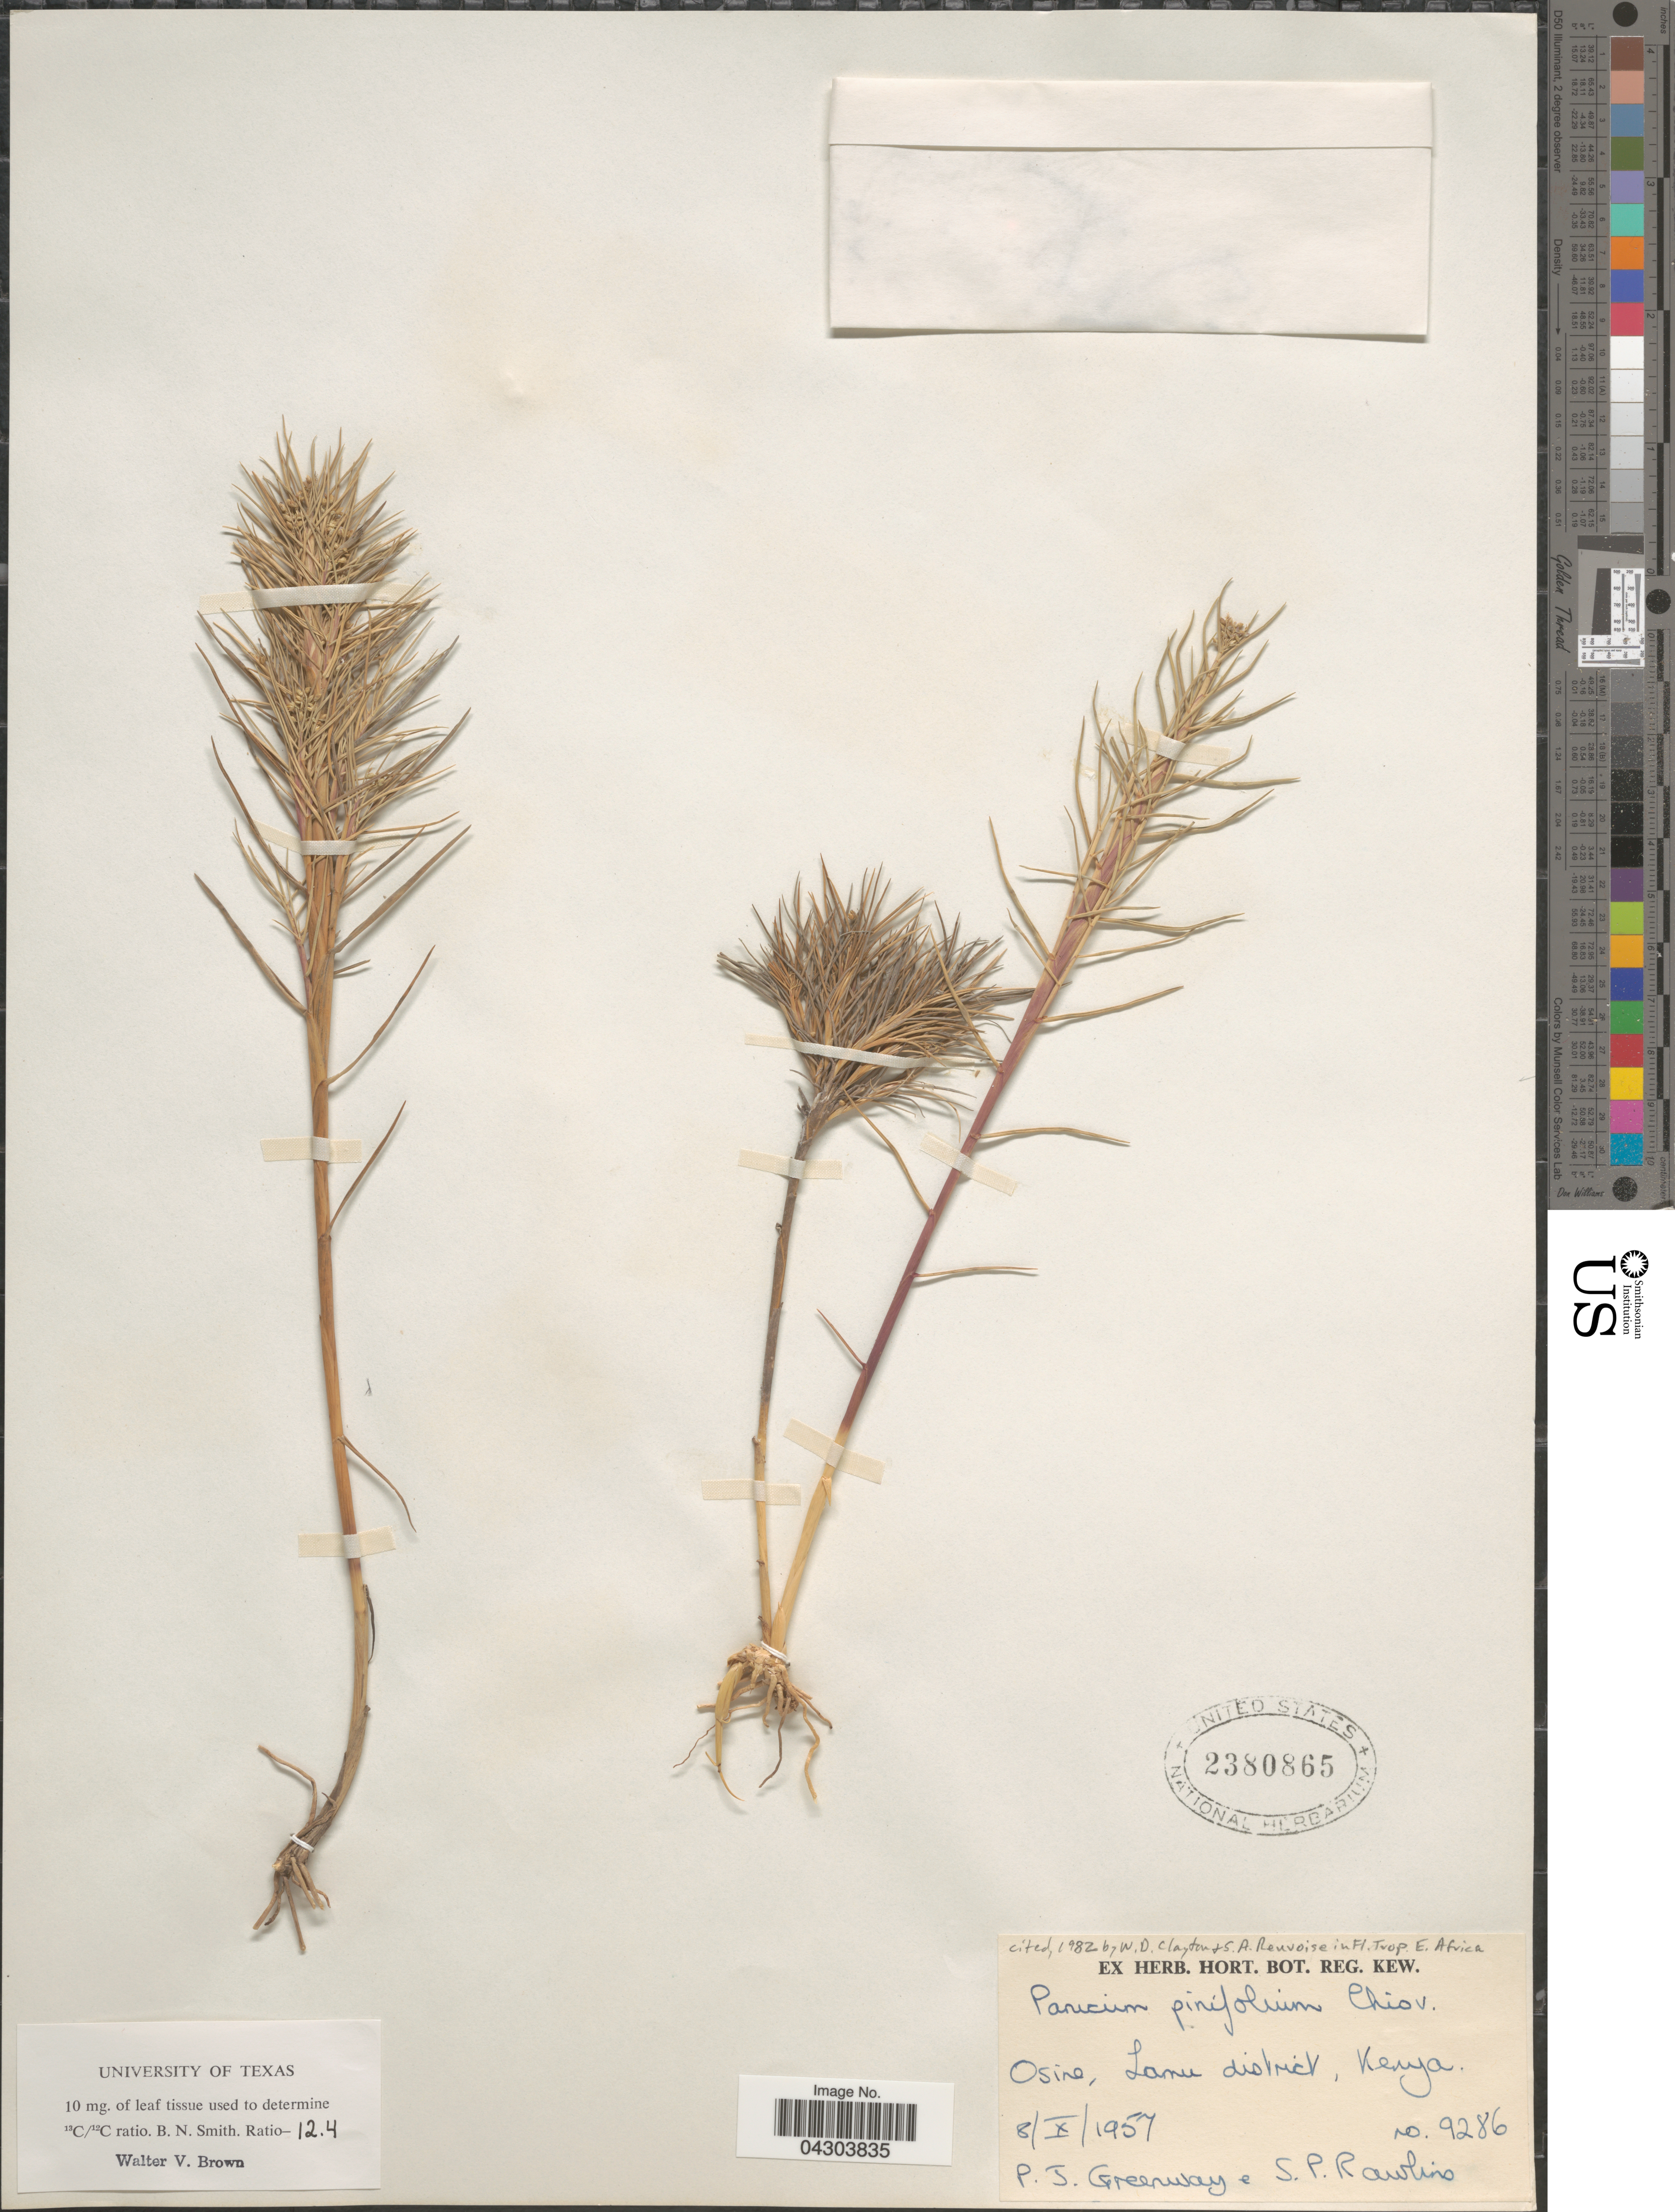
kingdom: Plantae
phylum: Tracheophyta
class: Liliopsida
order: Poales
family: Poaceae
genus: Panicum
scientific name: Panicum pinifolium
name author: Chiov.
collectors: P. J. Greenway & S. Rawlins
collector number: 9286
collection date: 1957-10-08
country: Kenya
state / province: Lamu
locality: Osine, Lamu district.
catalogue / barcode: US 2380865